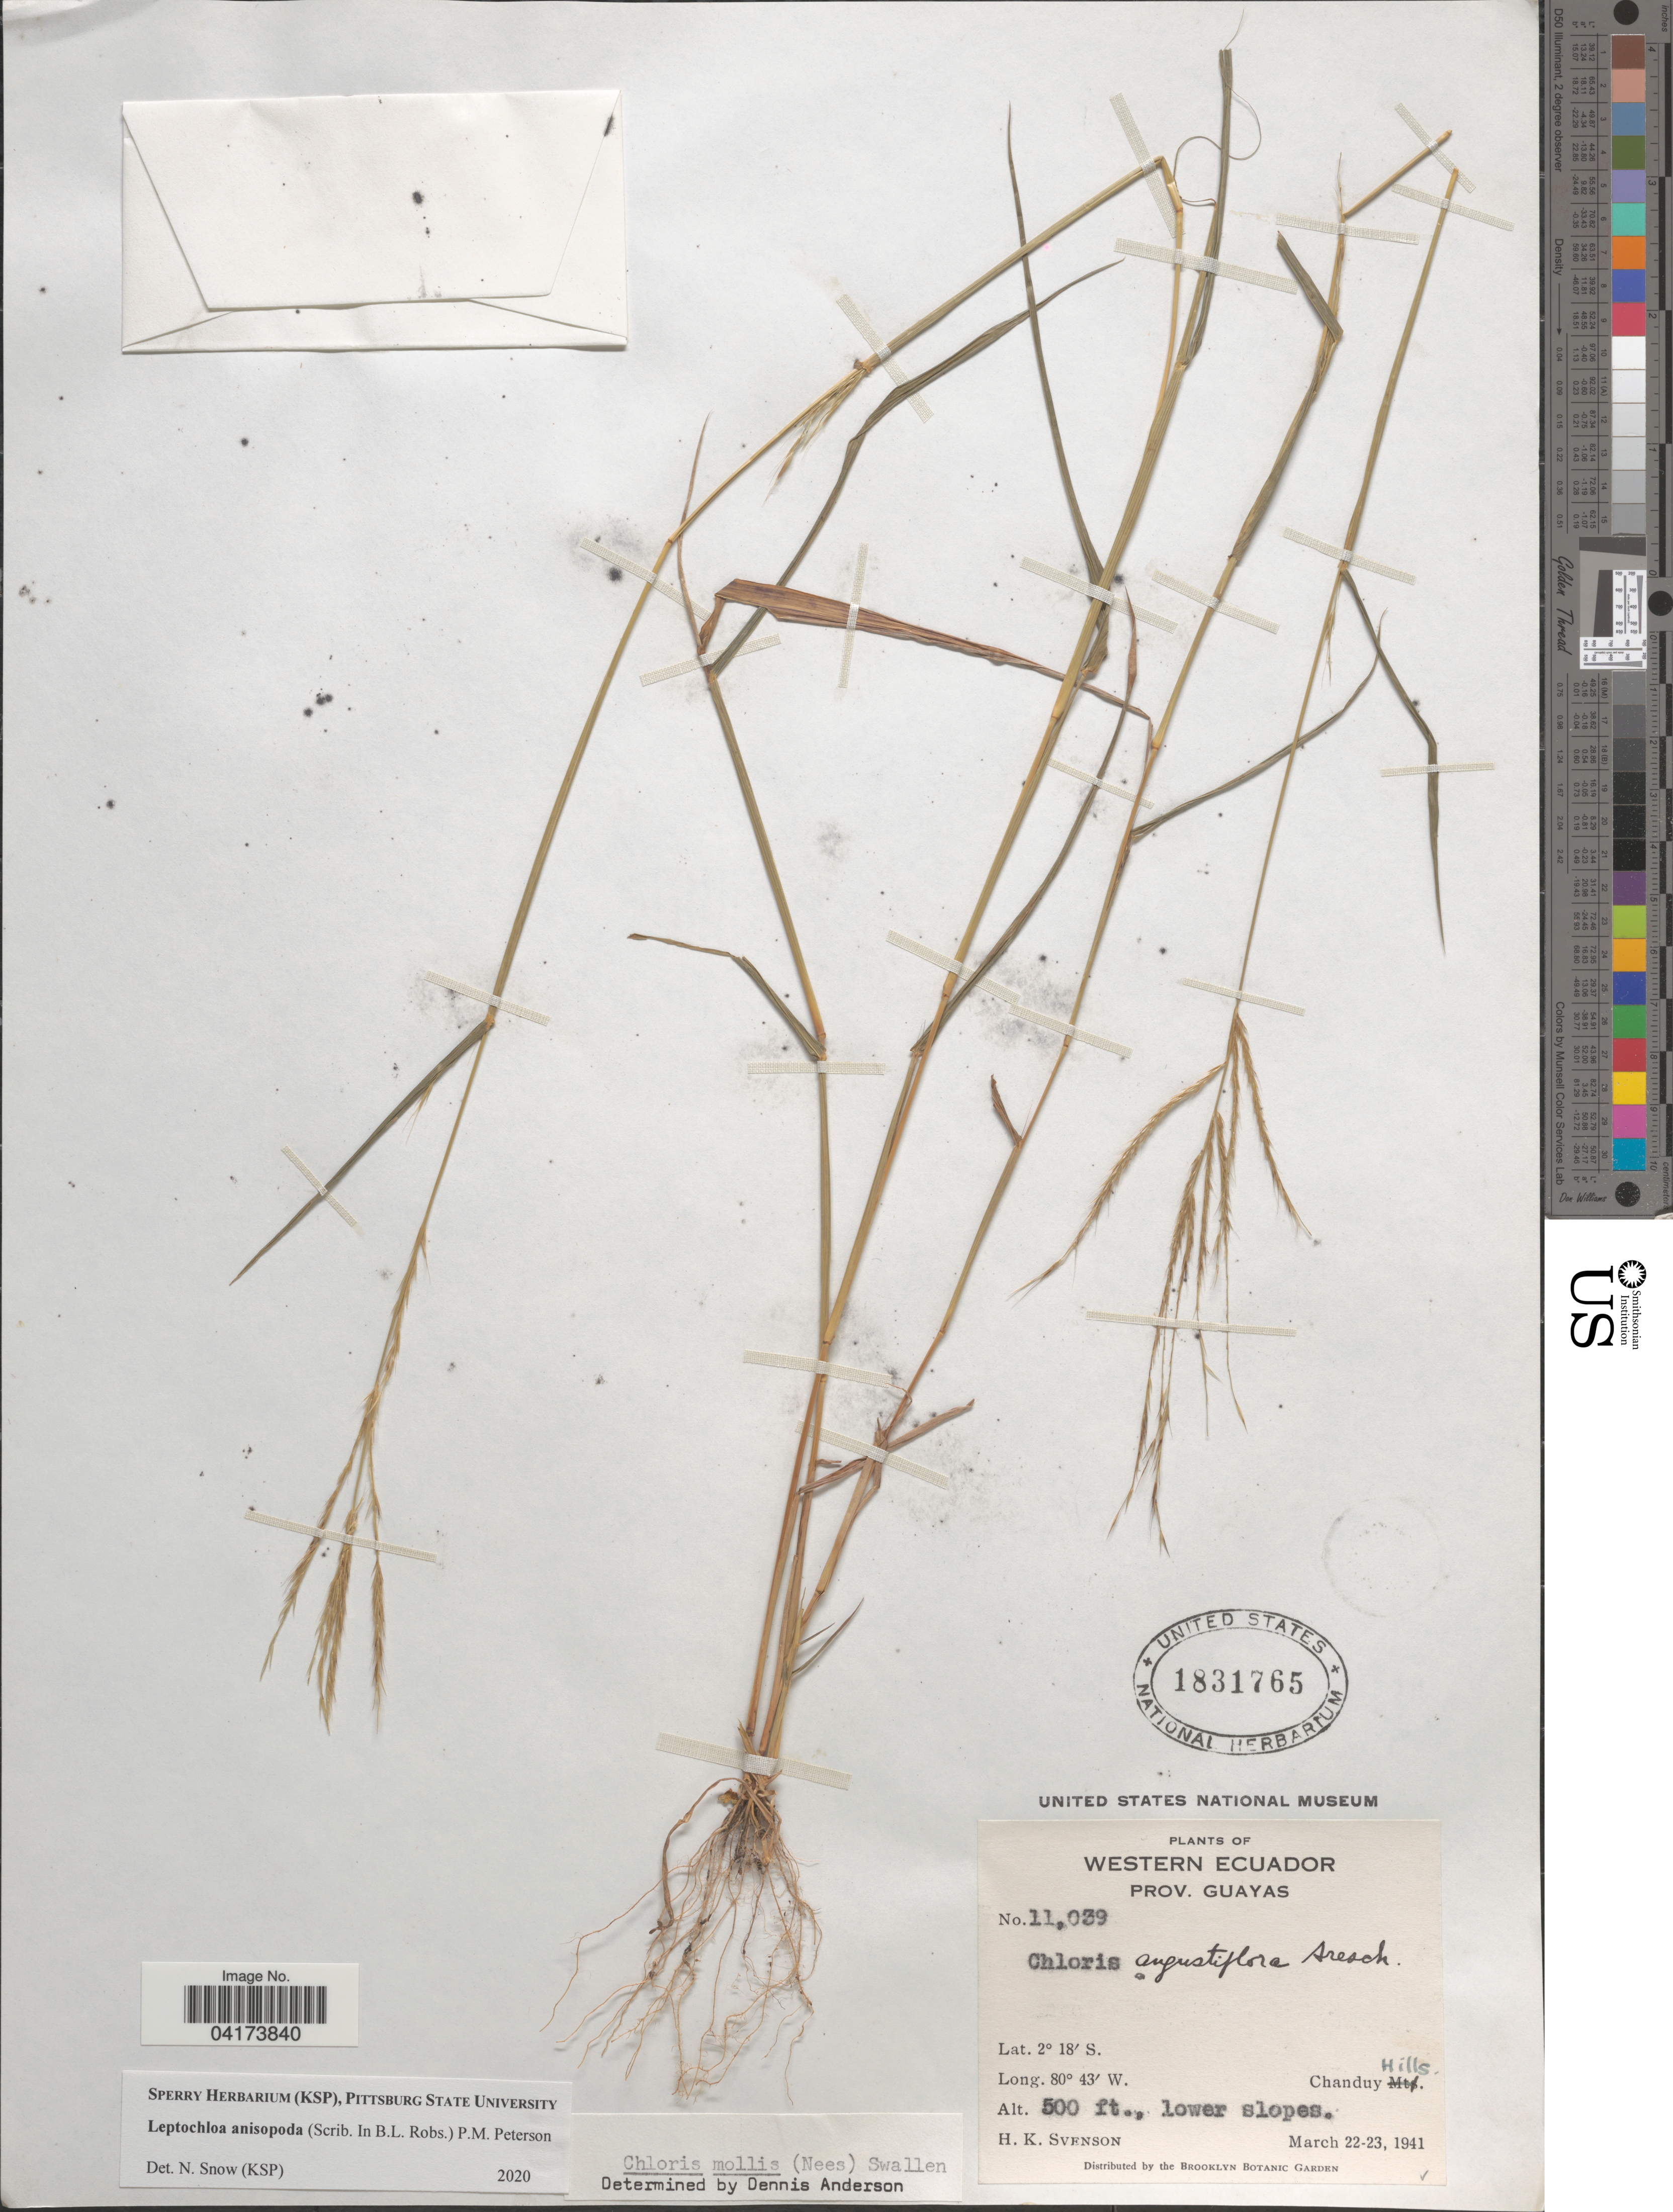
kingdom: Plantae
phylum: Tracheophyta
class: Liliopsida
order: Poales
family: Poaceae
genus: Leptochloa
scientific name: Leptochloa anisopoda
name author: (B.L. Rob. ex Scribn.) P.M. Peterson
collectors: H. K. Svenson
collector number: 11039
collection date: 1941-03-22/1941-03-23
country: Ecuador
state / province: Guayas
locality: Western Ecuador. Chanduy Hills.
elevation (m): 152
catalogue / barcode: US 1831765